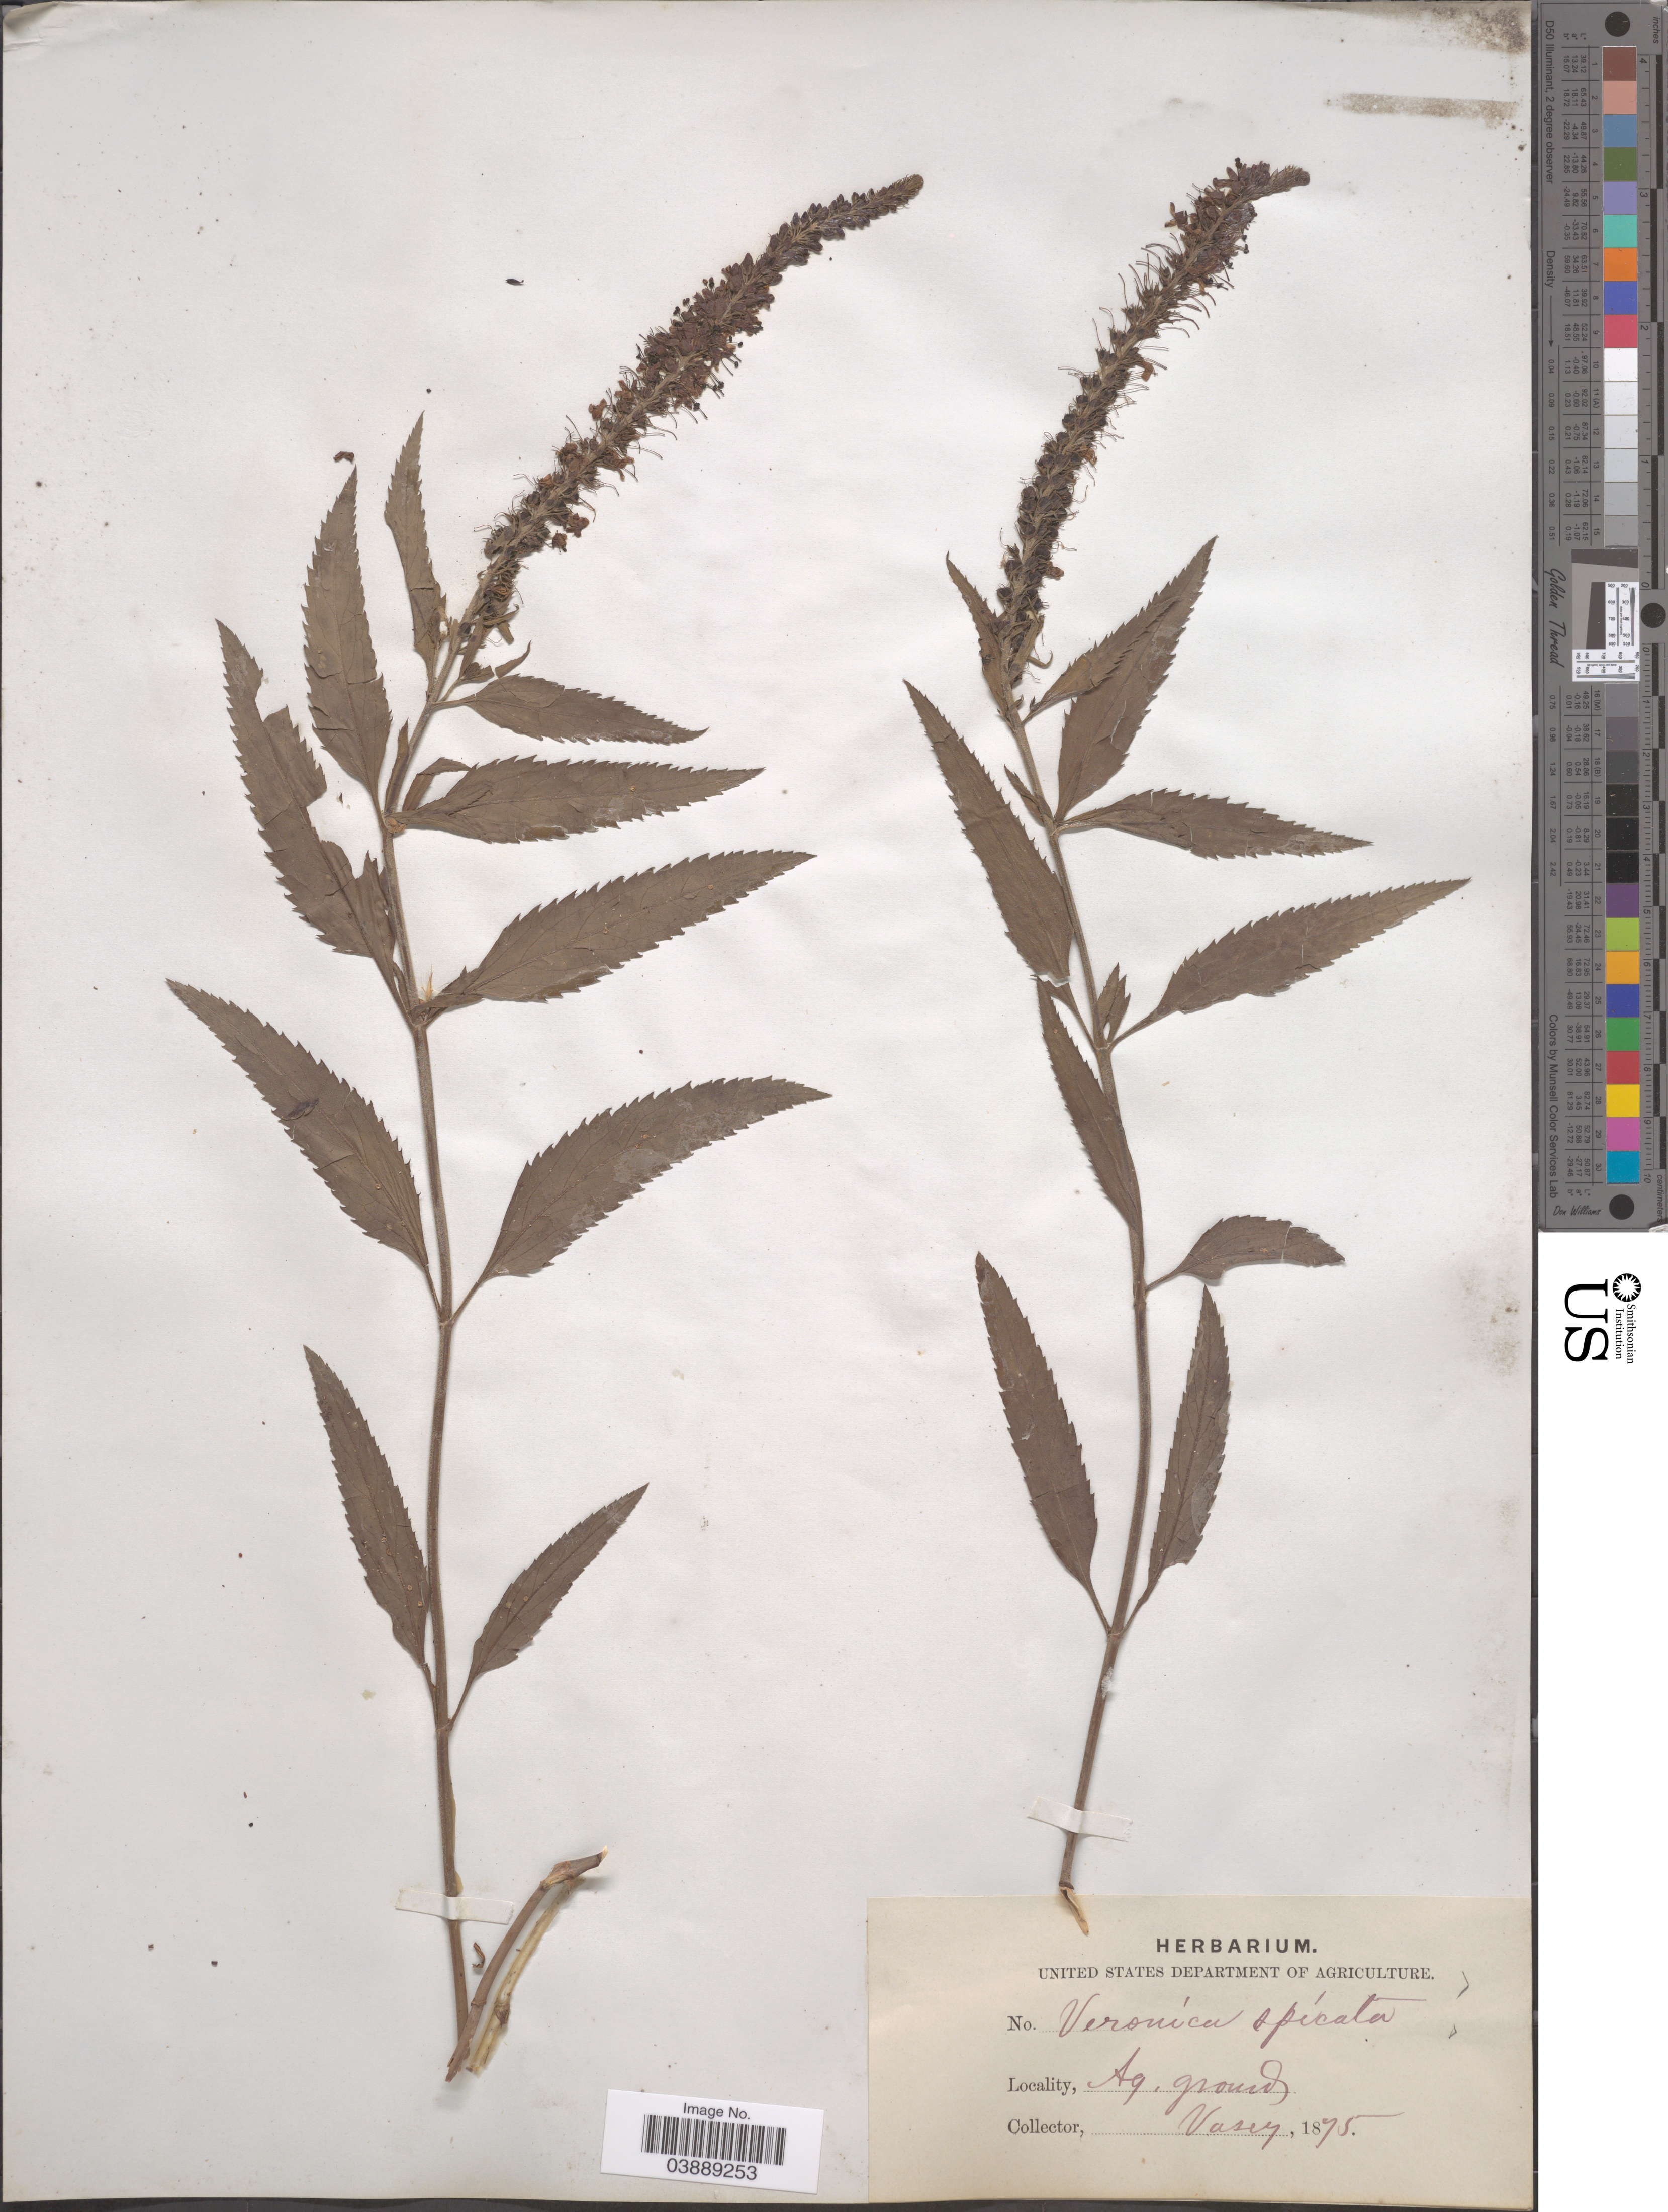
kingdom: Plantae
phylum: Tracheophyta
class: Magnoliopsida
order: Lamiales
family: Plantaginaceae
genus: Veronica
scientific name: Veronica longifolia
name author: L.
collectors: Vasey, --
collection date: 1875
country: United States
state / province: District of Columbia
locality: Ag. grounds.